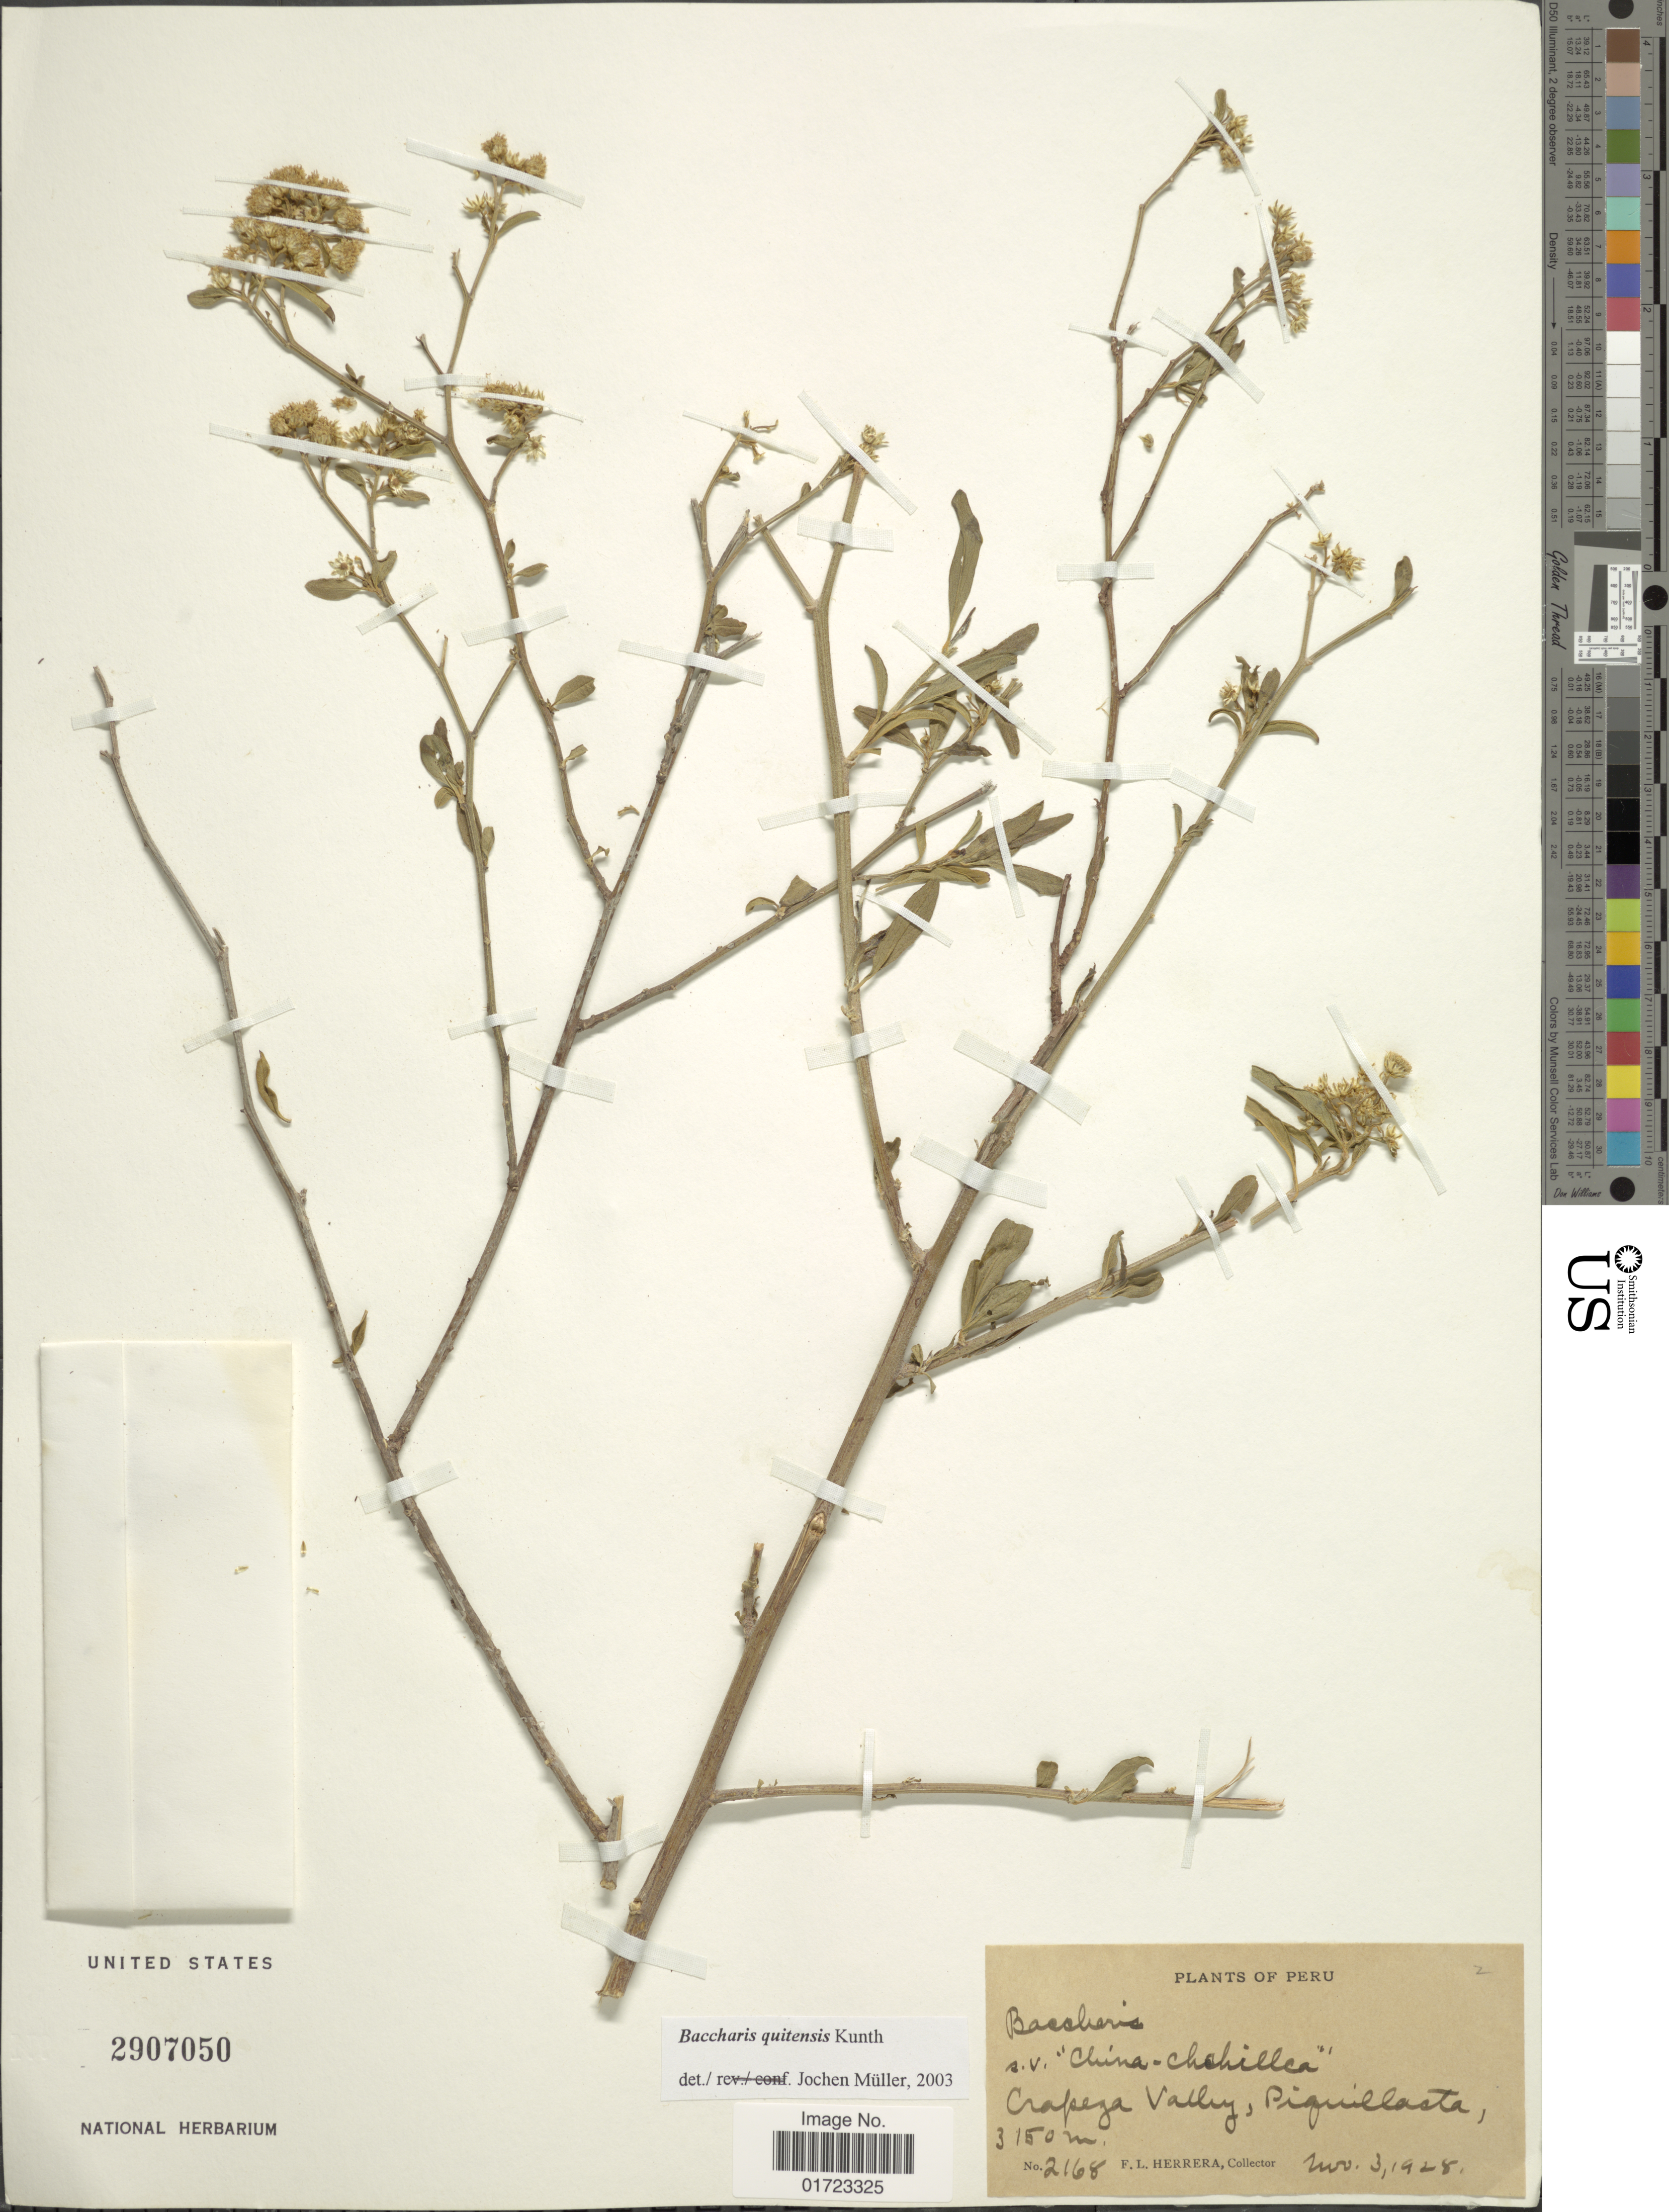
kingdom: Plantae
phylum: Tracheophyta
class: Magnoliopsida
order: Asterales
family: Asteraceae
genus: Baccharis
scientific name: Baccharis quitensis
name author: Kunth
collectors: F. L. Herrera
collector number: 2168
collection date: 1928-11-03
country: Peru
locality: Crapeza Valley, Piguillasta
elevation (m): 3150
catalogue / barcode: US 2907050